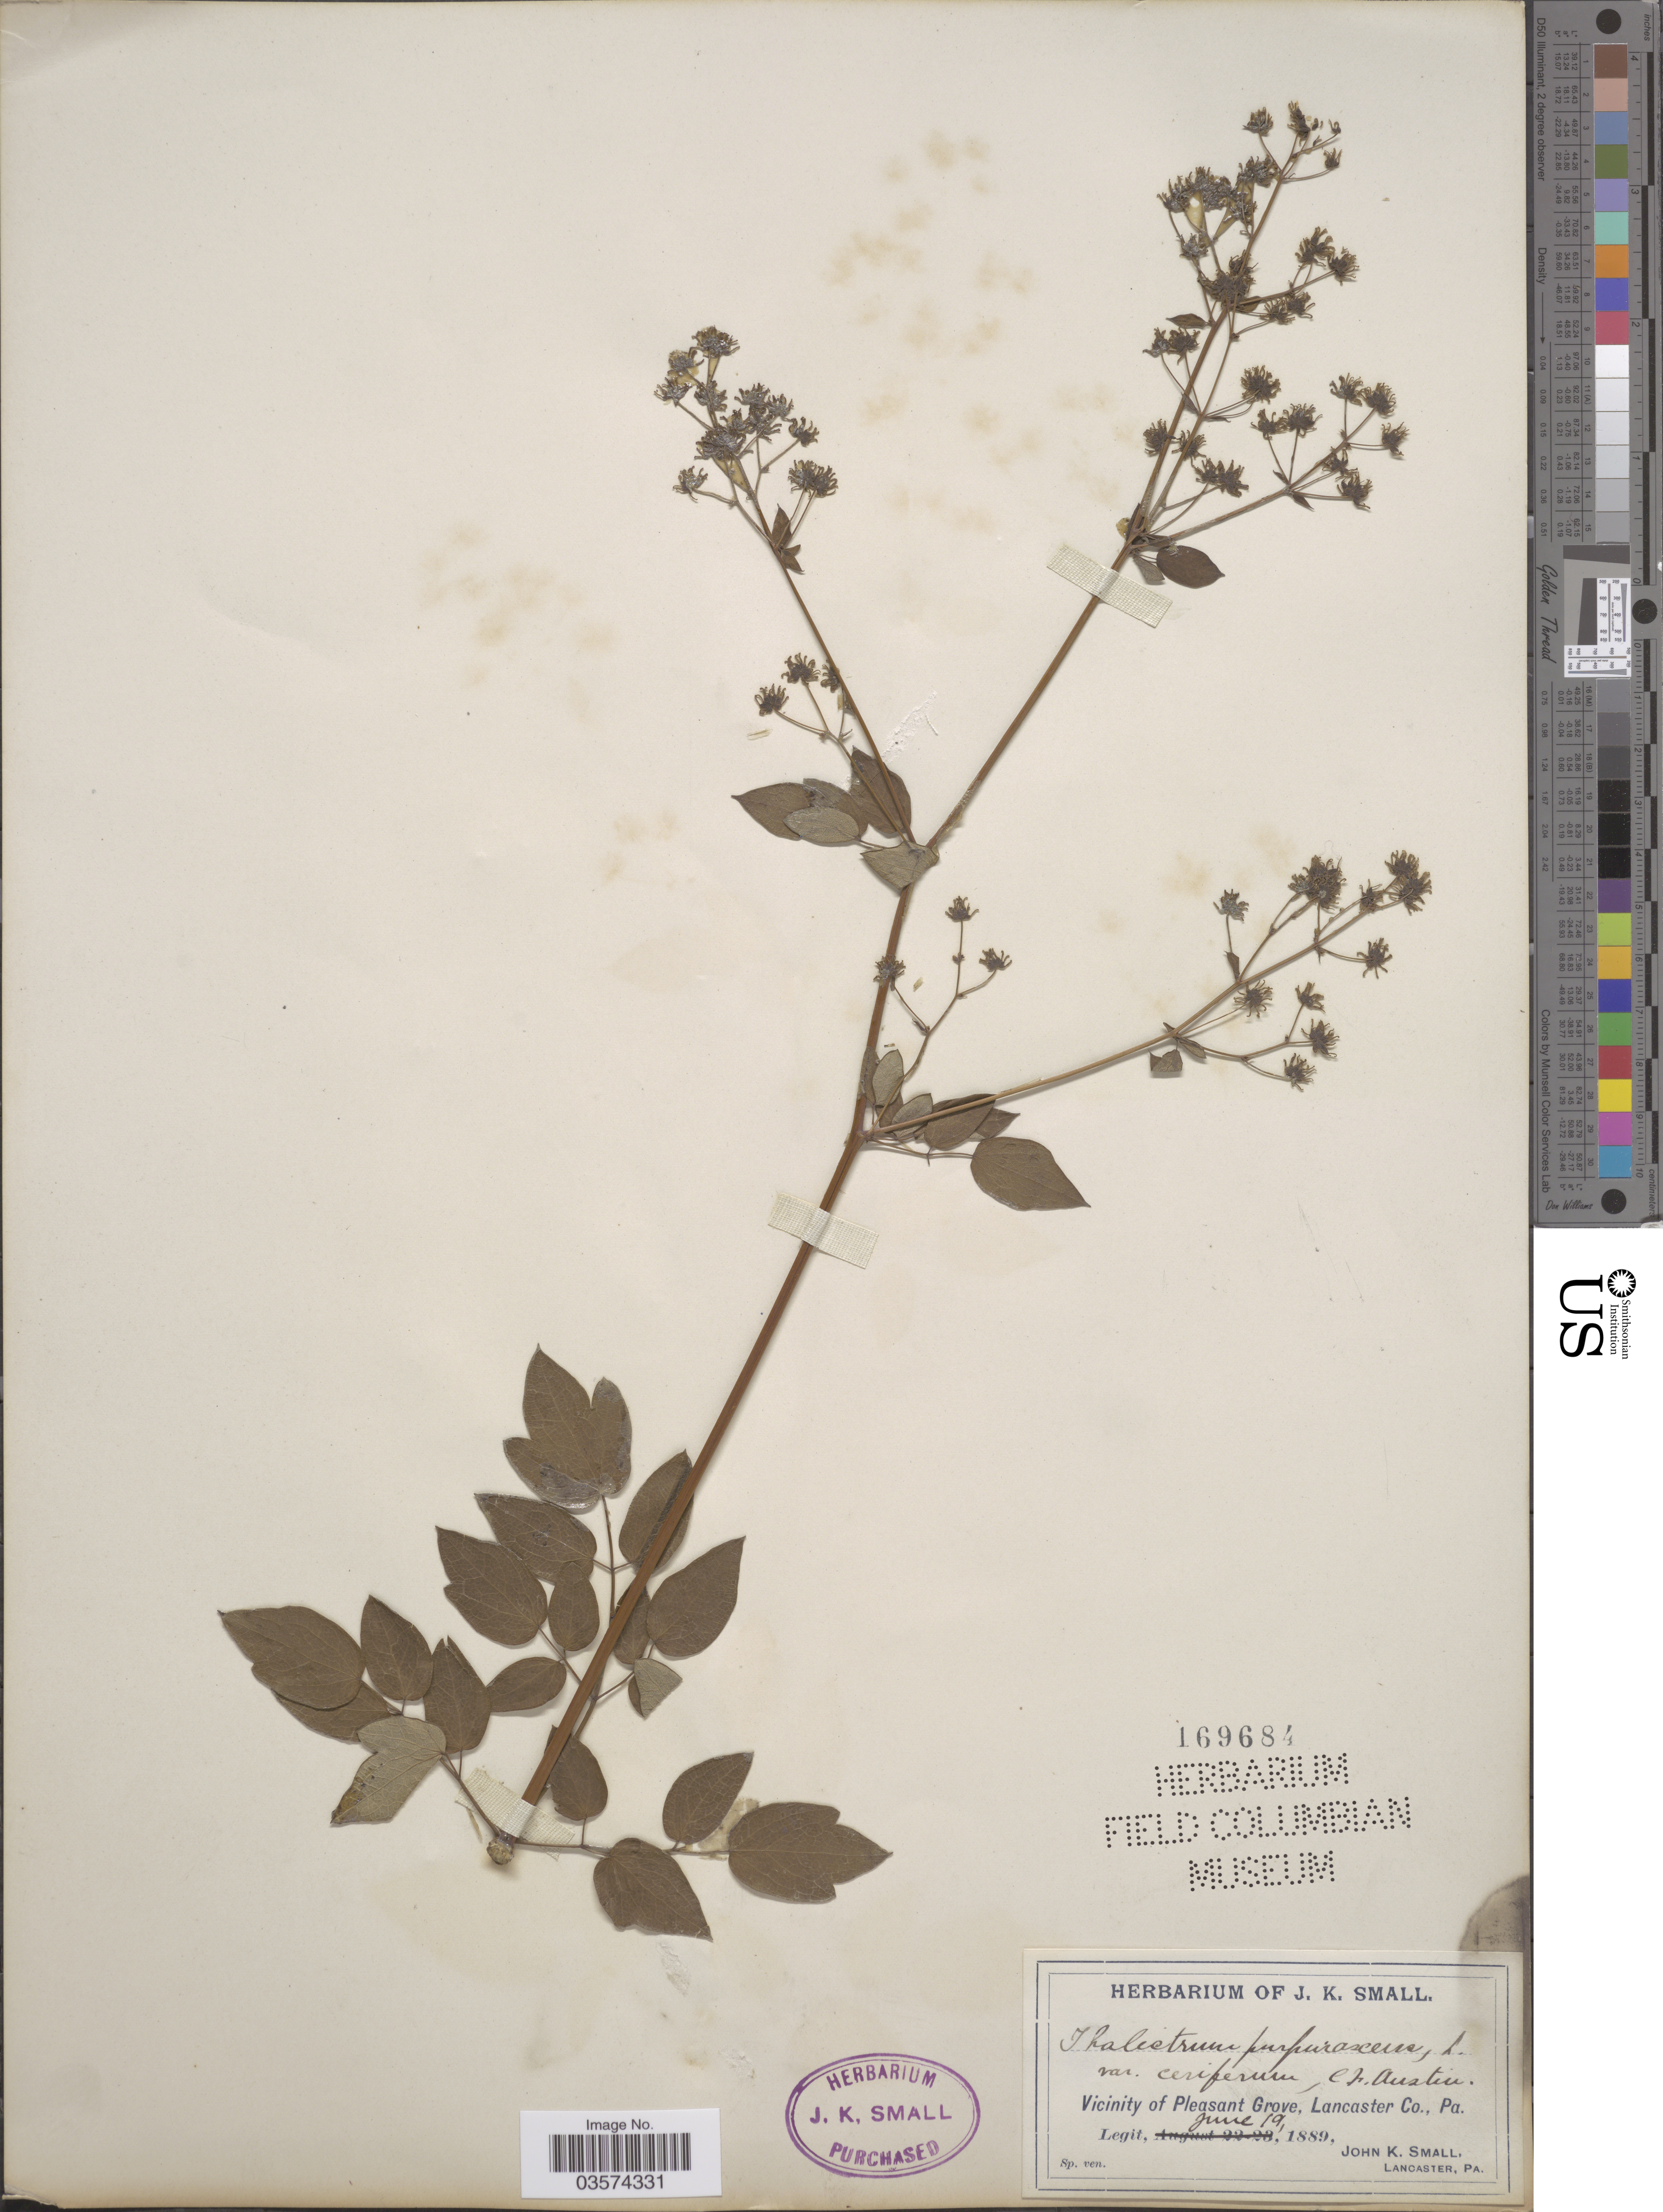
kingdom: Plantae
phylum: Tracheophyta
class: Magnoliopsida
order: Ranunculales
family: Ranunculaceae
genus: Thalictrum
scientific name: Thalictrum amphibolum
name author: Greene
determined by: Strong, Mark T., (BOT), Smithsonian Institution - National Museum of Natural History (UNITED STATES)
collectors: J. K. Small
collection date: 1889-06-19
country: United States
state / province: Pennsylvania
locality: Vicinity of Pleasant Grove, Lancaster Co.